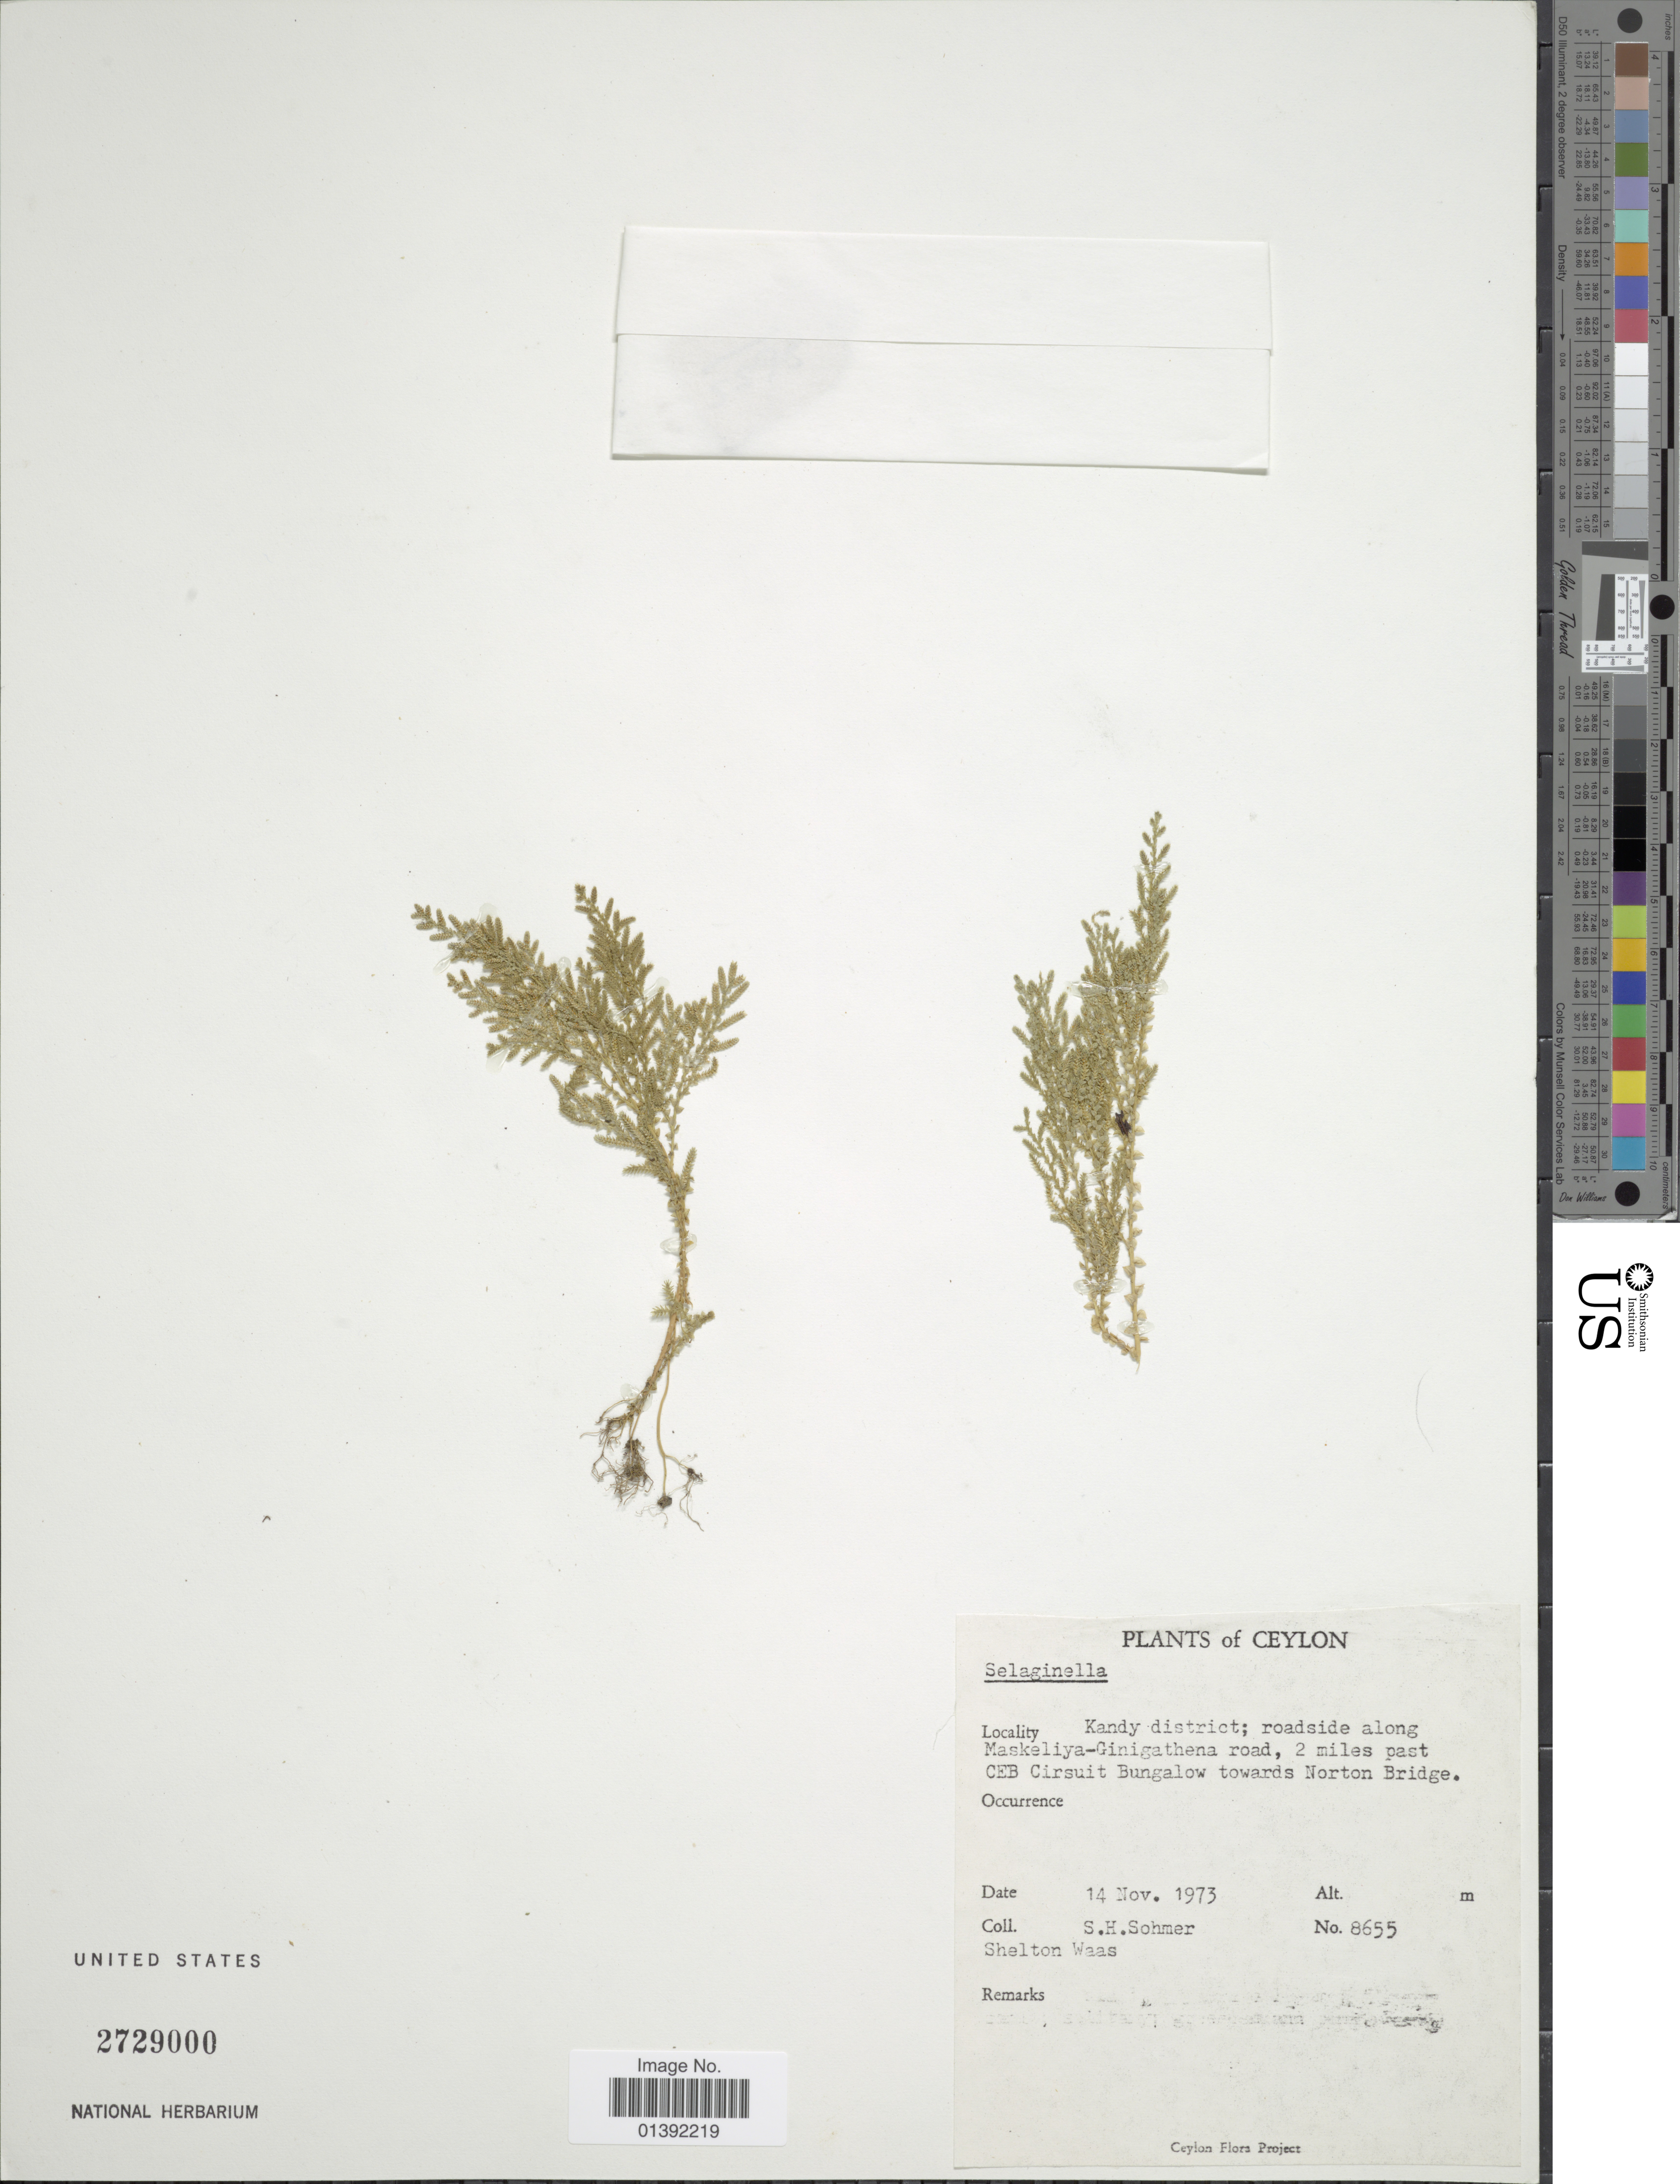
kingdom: Plantae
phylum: Tracheophyta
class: Lycopodiopsida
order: Selaginellales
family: Selaginellaceae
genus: Selaginella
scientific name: Selaginella sp.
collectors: S. H. Sohmer & S. Waas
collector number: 8655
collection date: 1973-11-14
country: Sri Lanka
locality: Ceylon, Kandy District; roadside along Maskeliya-Ginigathena road, 2 miles past CEB Cirsuit Bungalow towards Norton Bridge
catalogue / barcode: US 2729000